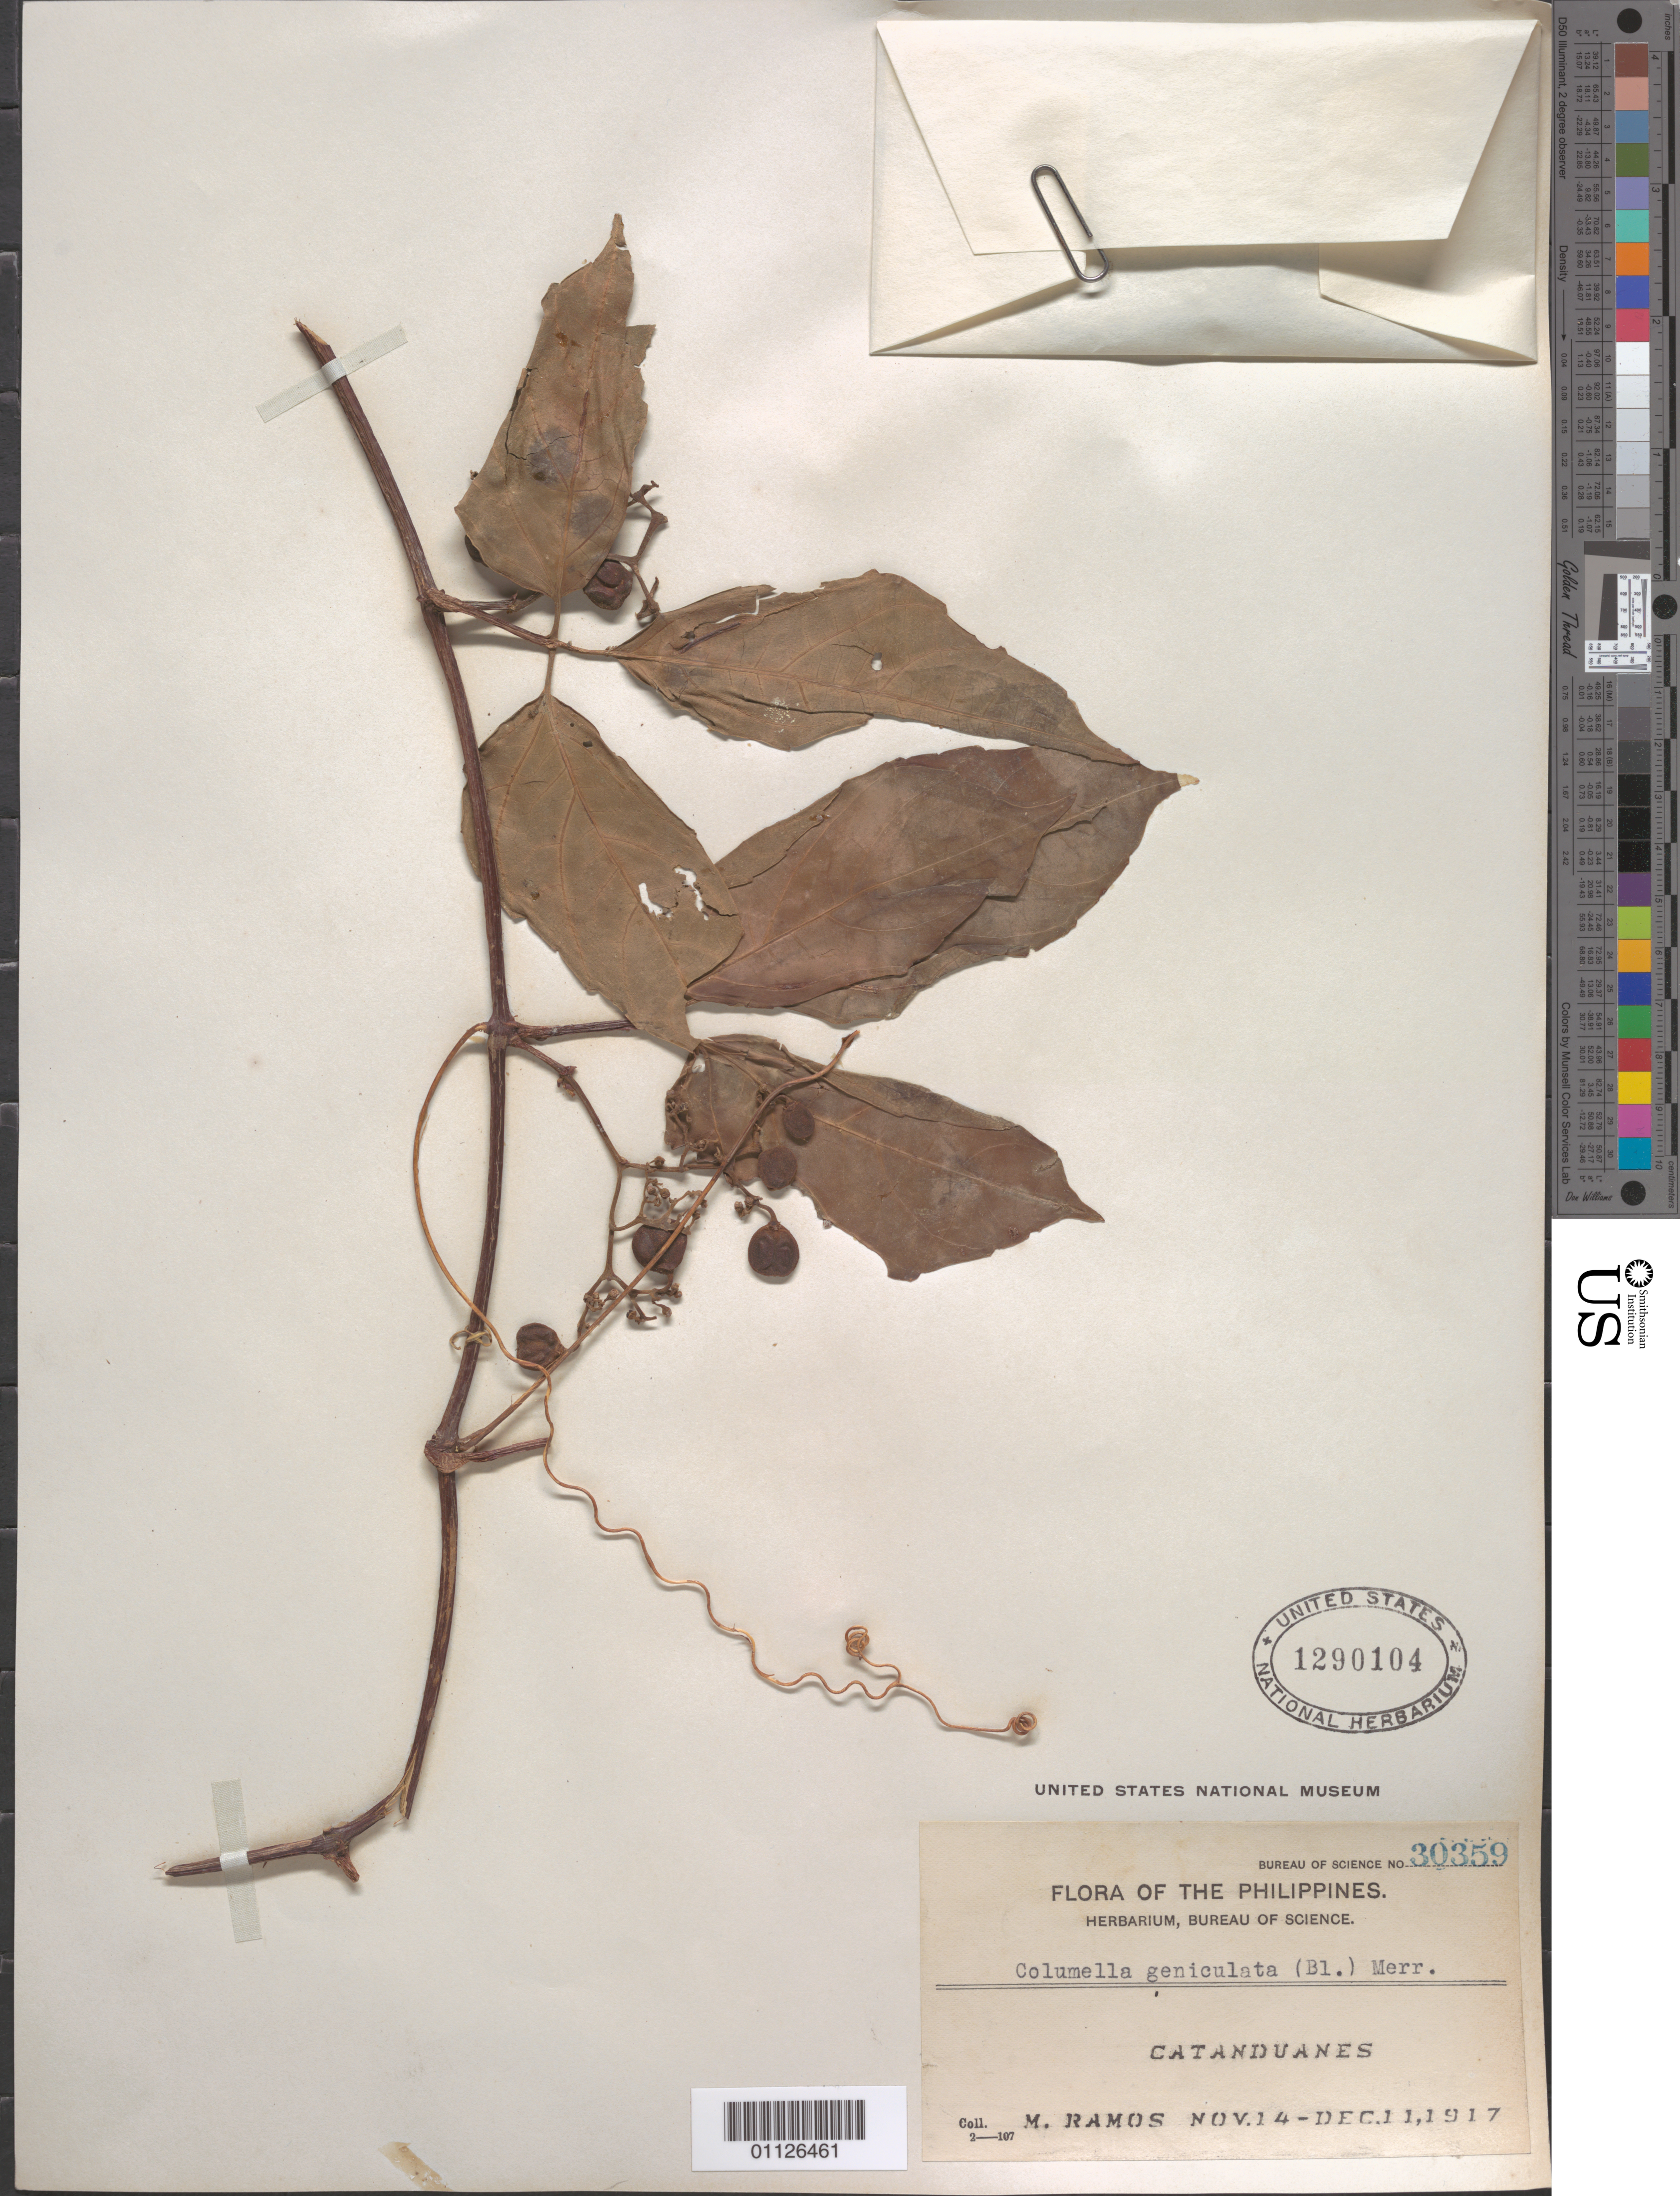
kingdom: Plantae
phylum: Tracheophyta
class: Magnoliopsida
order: Vitales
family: Vitaceae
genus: Cayratia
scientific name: Cayratia geniculata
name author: (Blume) Gagnep.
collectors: M. Ramos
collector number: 30359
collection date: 1917-11-14/1917-12-11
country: Philippines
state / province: Bicol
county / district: Catanduanes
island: Catanduanes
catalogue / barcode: US 1290104